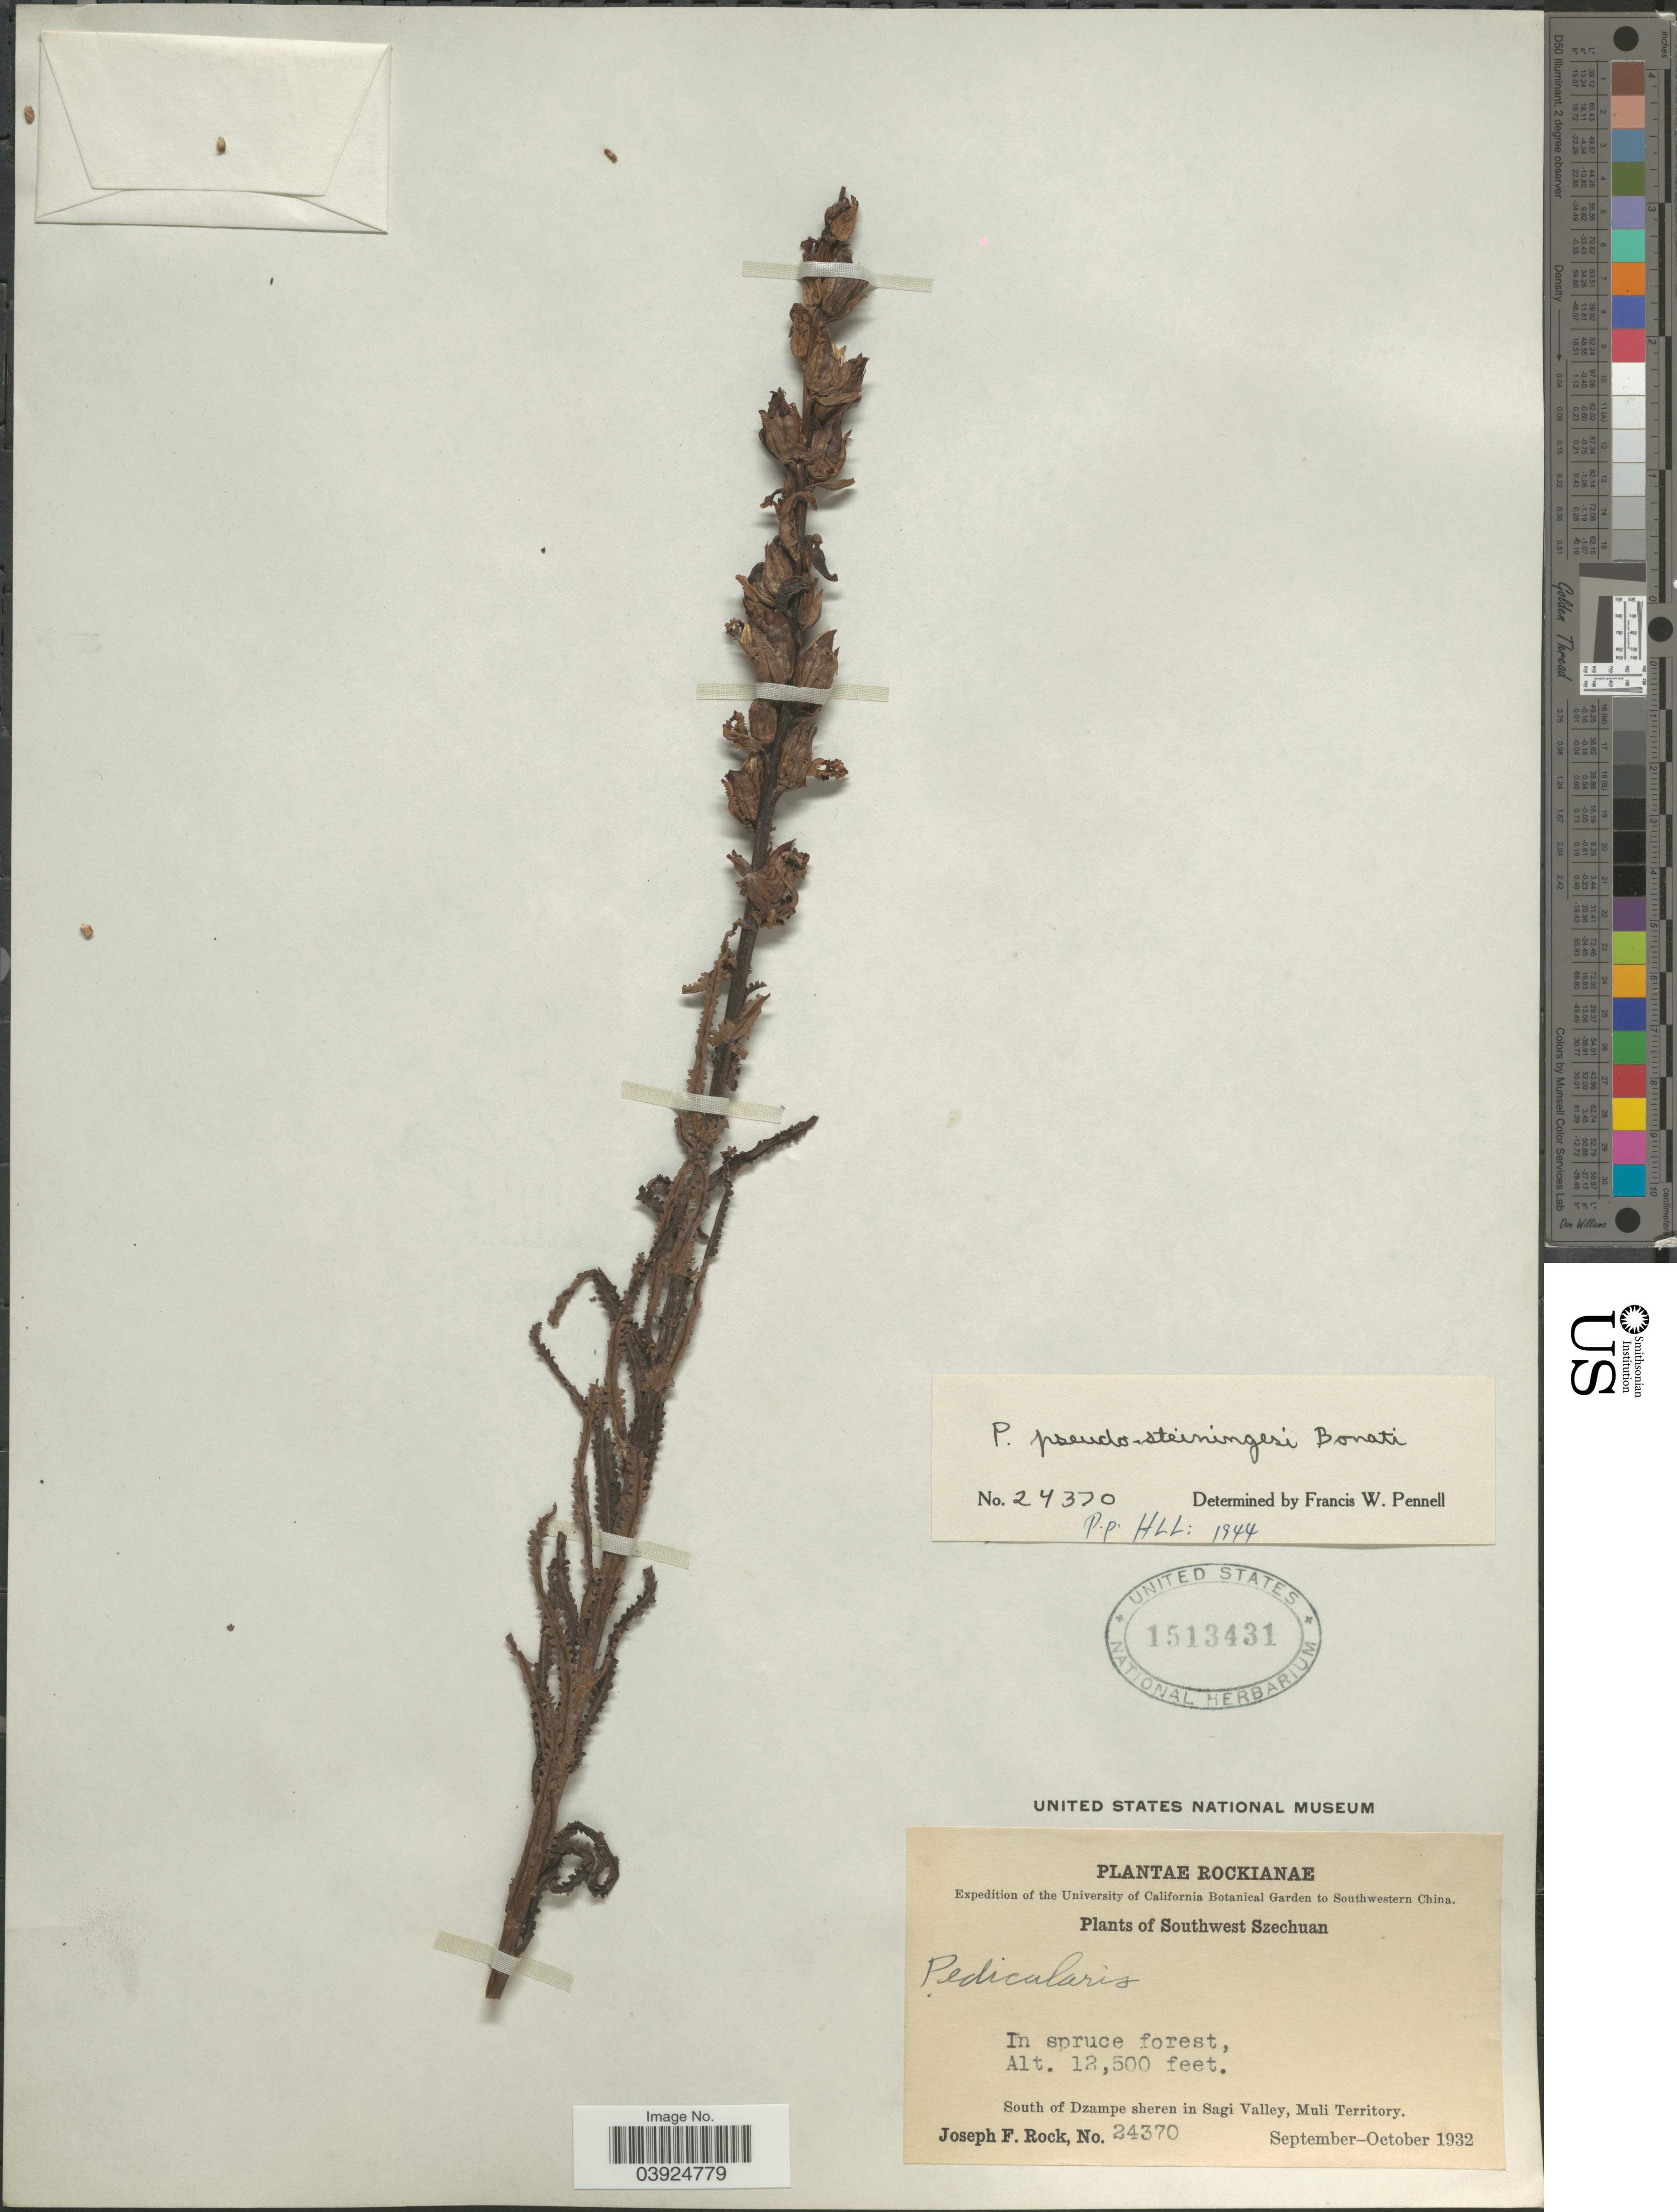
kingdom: Plantae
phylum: Tracheophyta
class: Magnoliopsida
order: Lamiales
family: Orobanchaceae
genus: Pedicularis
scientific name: Pedicularis pseudosteiningeri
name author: Bonati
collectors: J. F. Rock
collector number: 24370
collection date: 1932-09/1932-10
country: China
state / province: Sichuan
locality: Southwestern China. Southwest Szechuan. South of Dzampe sheren in Sagi Valley, Muli Territory.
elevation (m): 3810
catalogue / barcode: US 1513431